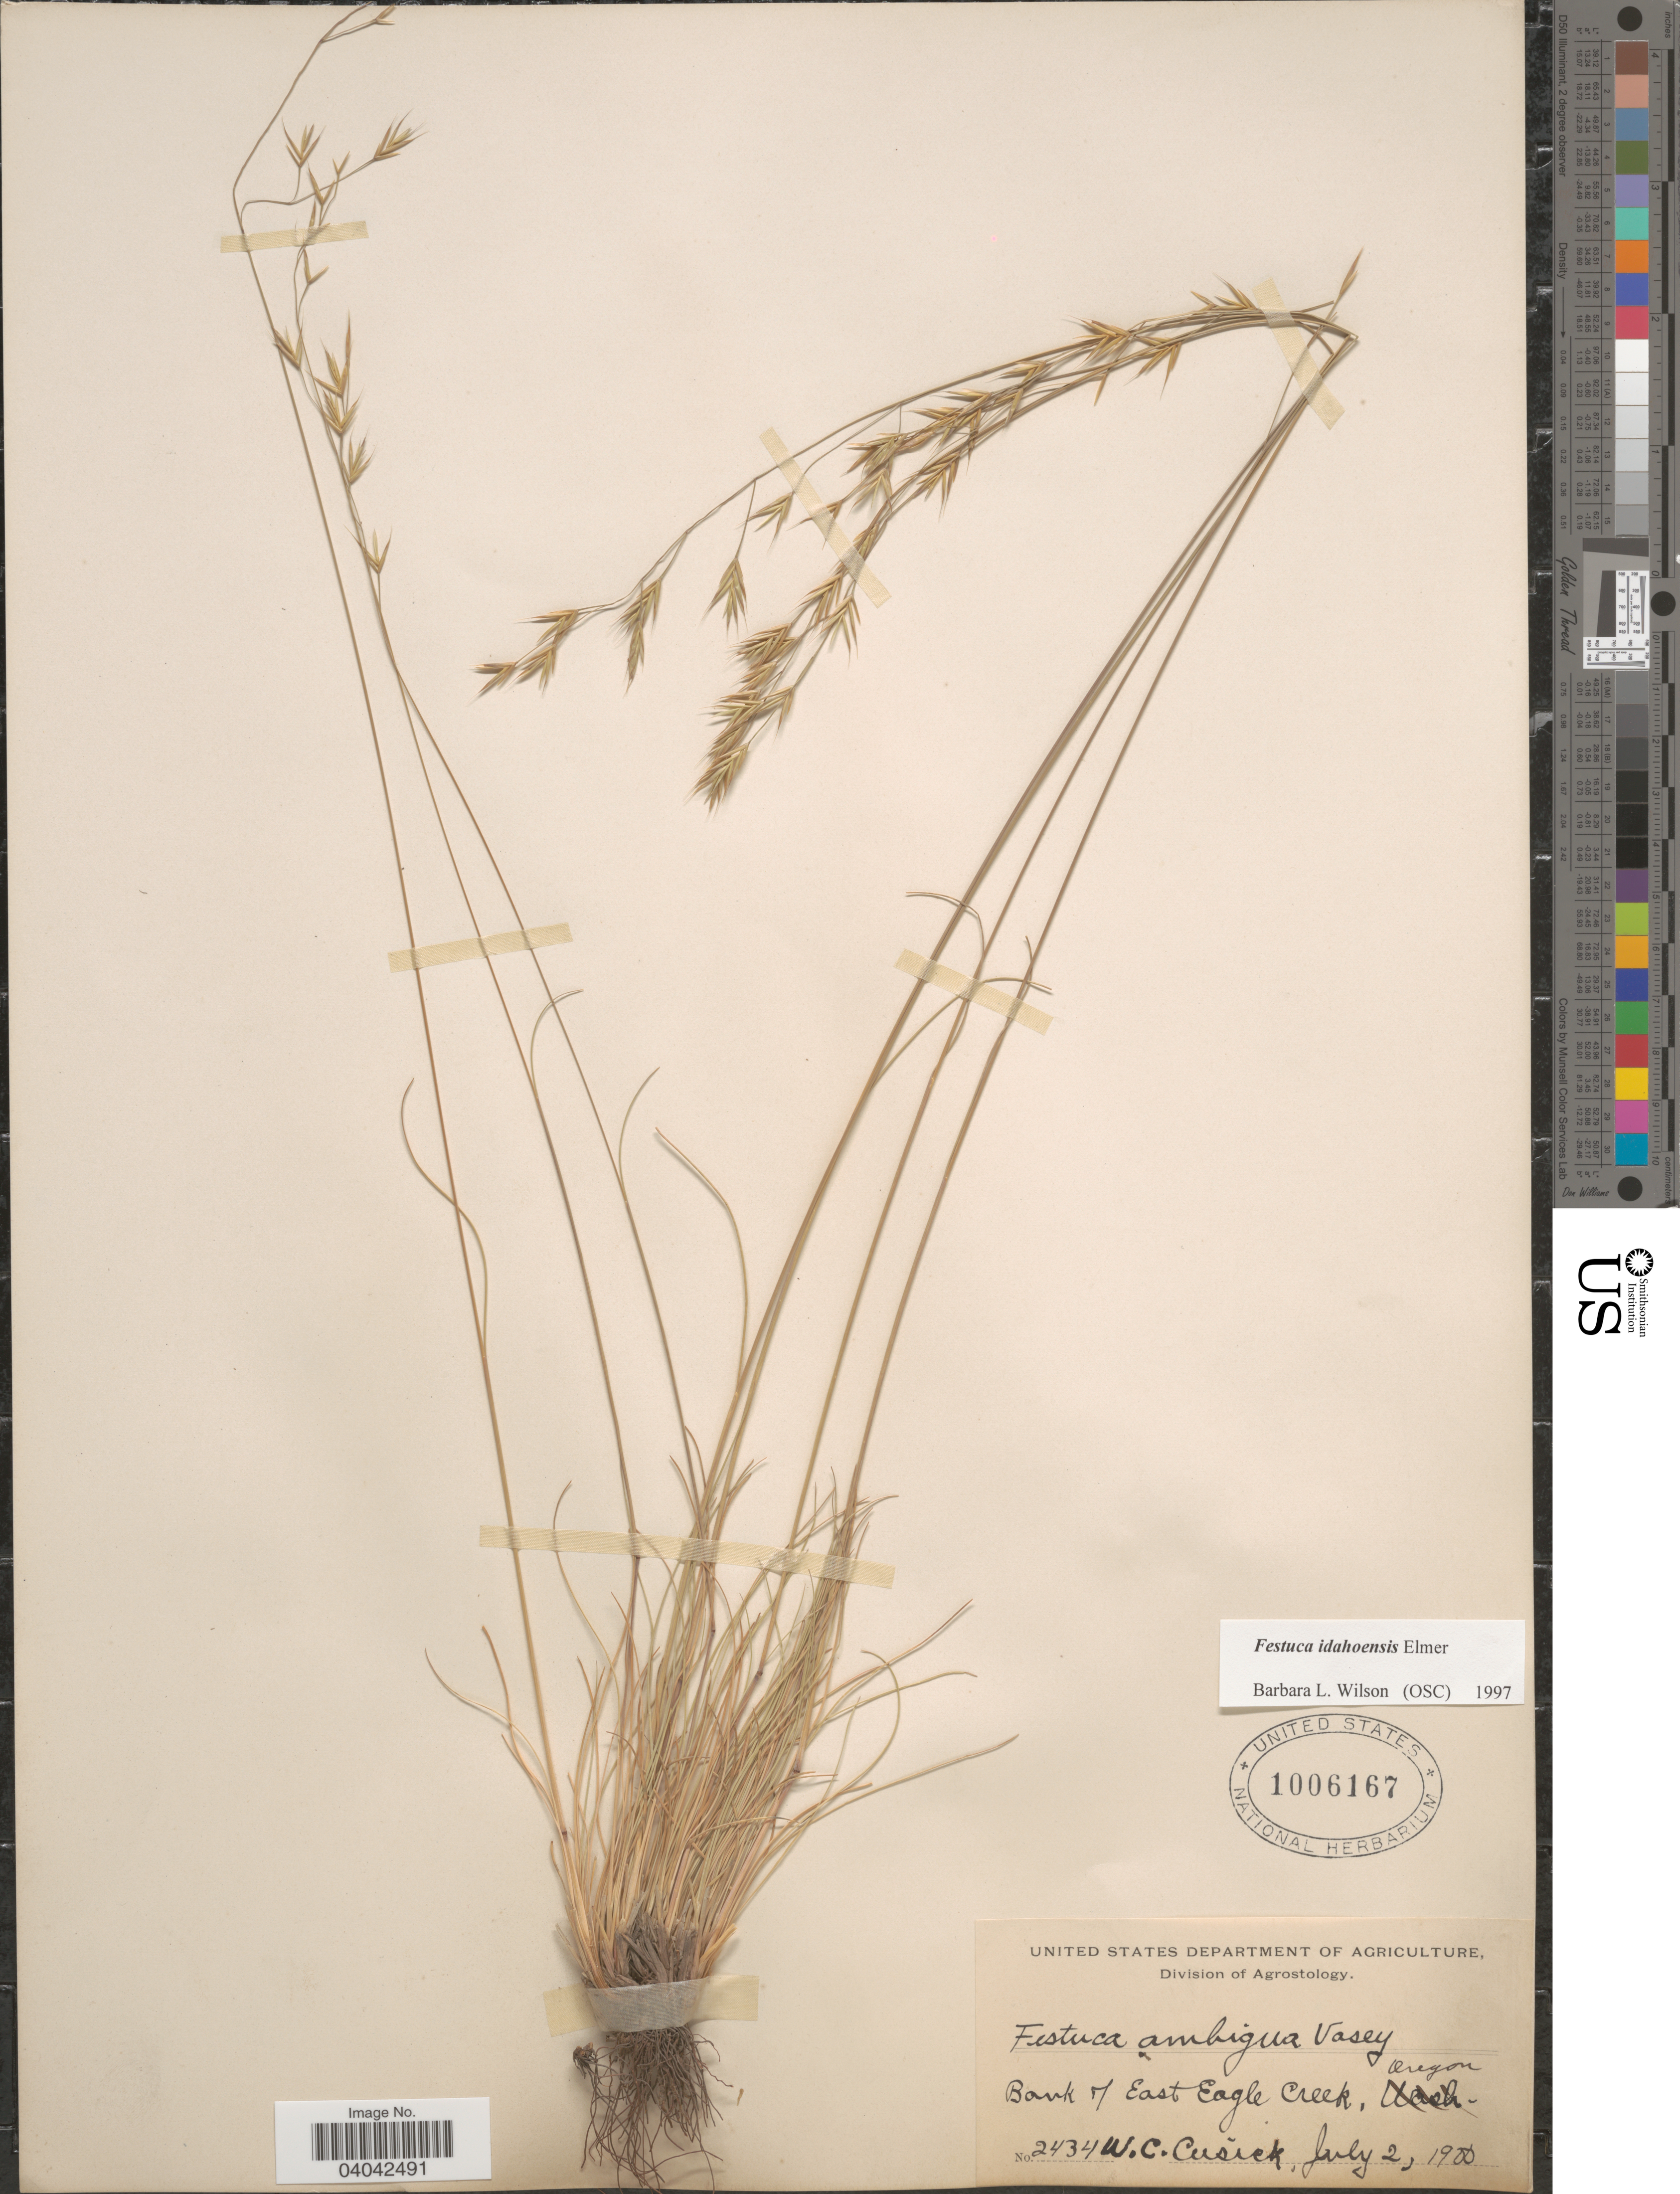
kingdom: Plantae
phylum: Tracheophyta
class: Liliopsida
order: Poales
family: Poaceae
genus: Festuca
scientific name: Festuca idahoensis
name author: Elmer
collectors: W. C. Cusick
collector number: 2434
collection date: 1900-07-02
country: United States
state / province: Oregon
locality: Bank of East Eagle Creek.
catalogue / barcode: US 1006167